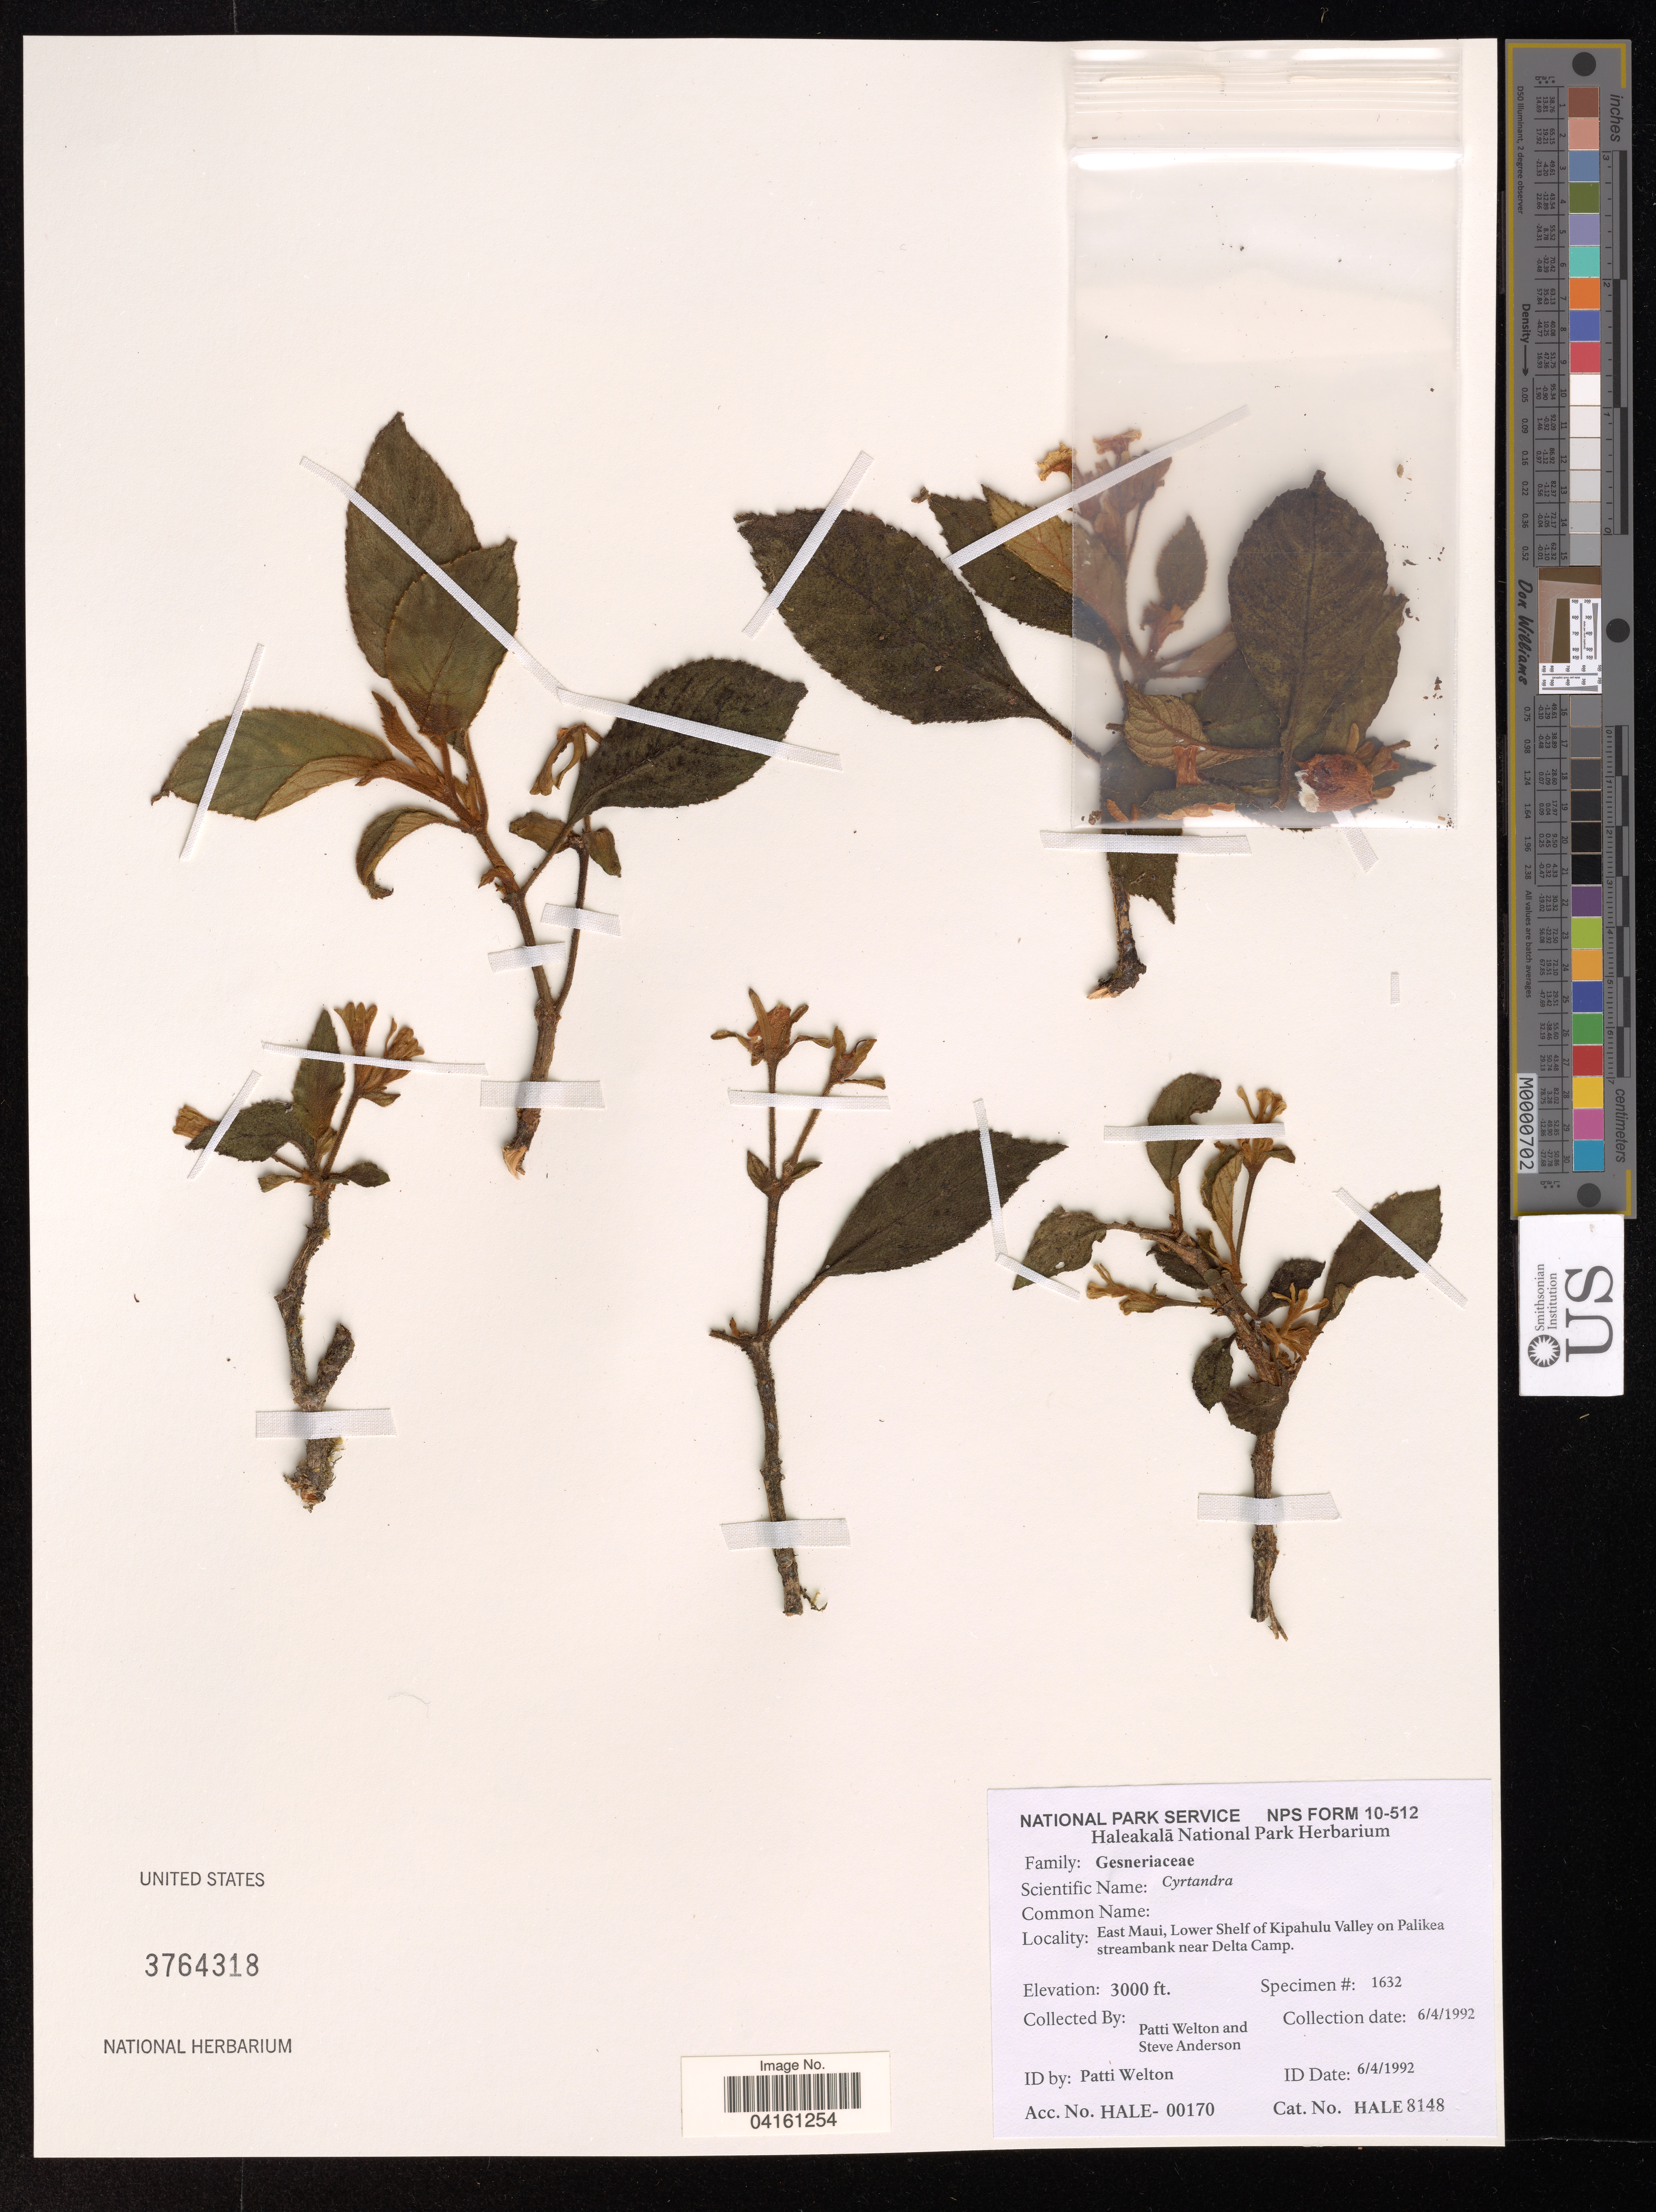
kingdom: Plantae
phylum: Tracheophyta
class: Magnoliopsida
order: Lamiales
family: Gesneriaceae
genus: Cyrtandra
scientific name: Cyrtandra sp.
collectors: P. Welton & S. Andershon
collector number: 1632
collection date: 1992-06-04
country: United States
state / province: Hawaii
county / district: Maui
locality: East Maui, Lower Shelf of Kipahulu Valley on Palikea streambank near Delta Camp.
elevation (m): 914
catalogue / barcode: US 3764318